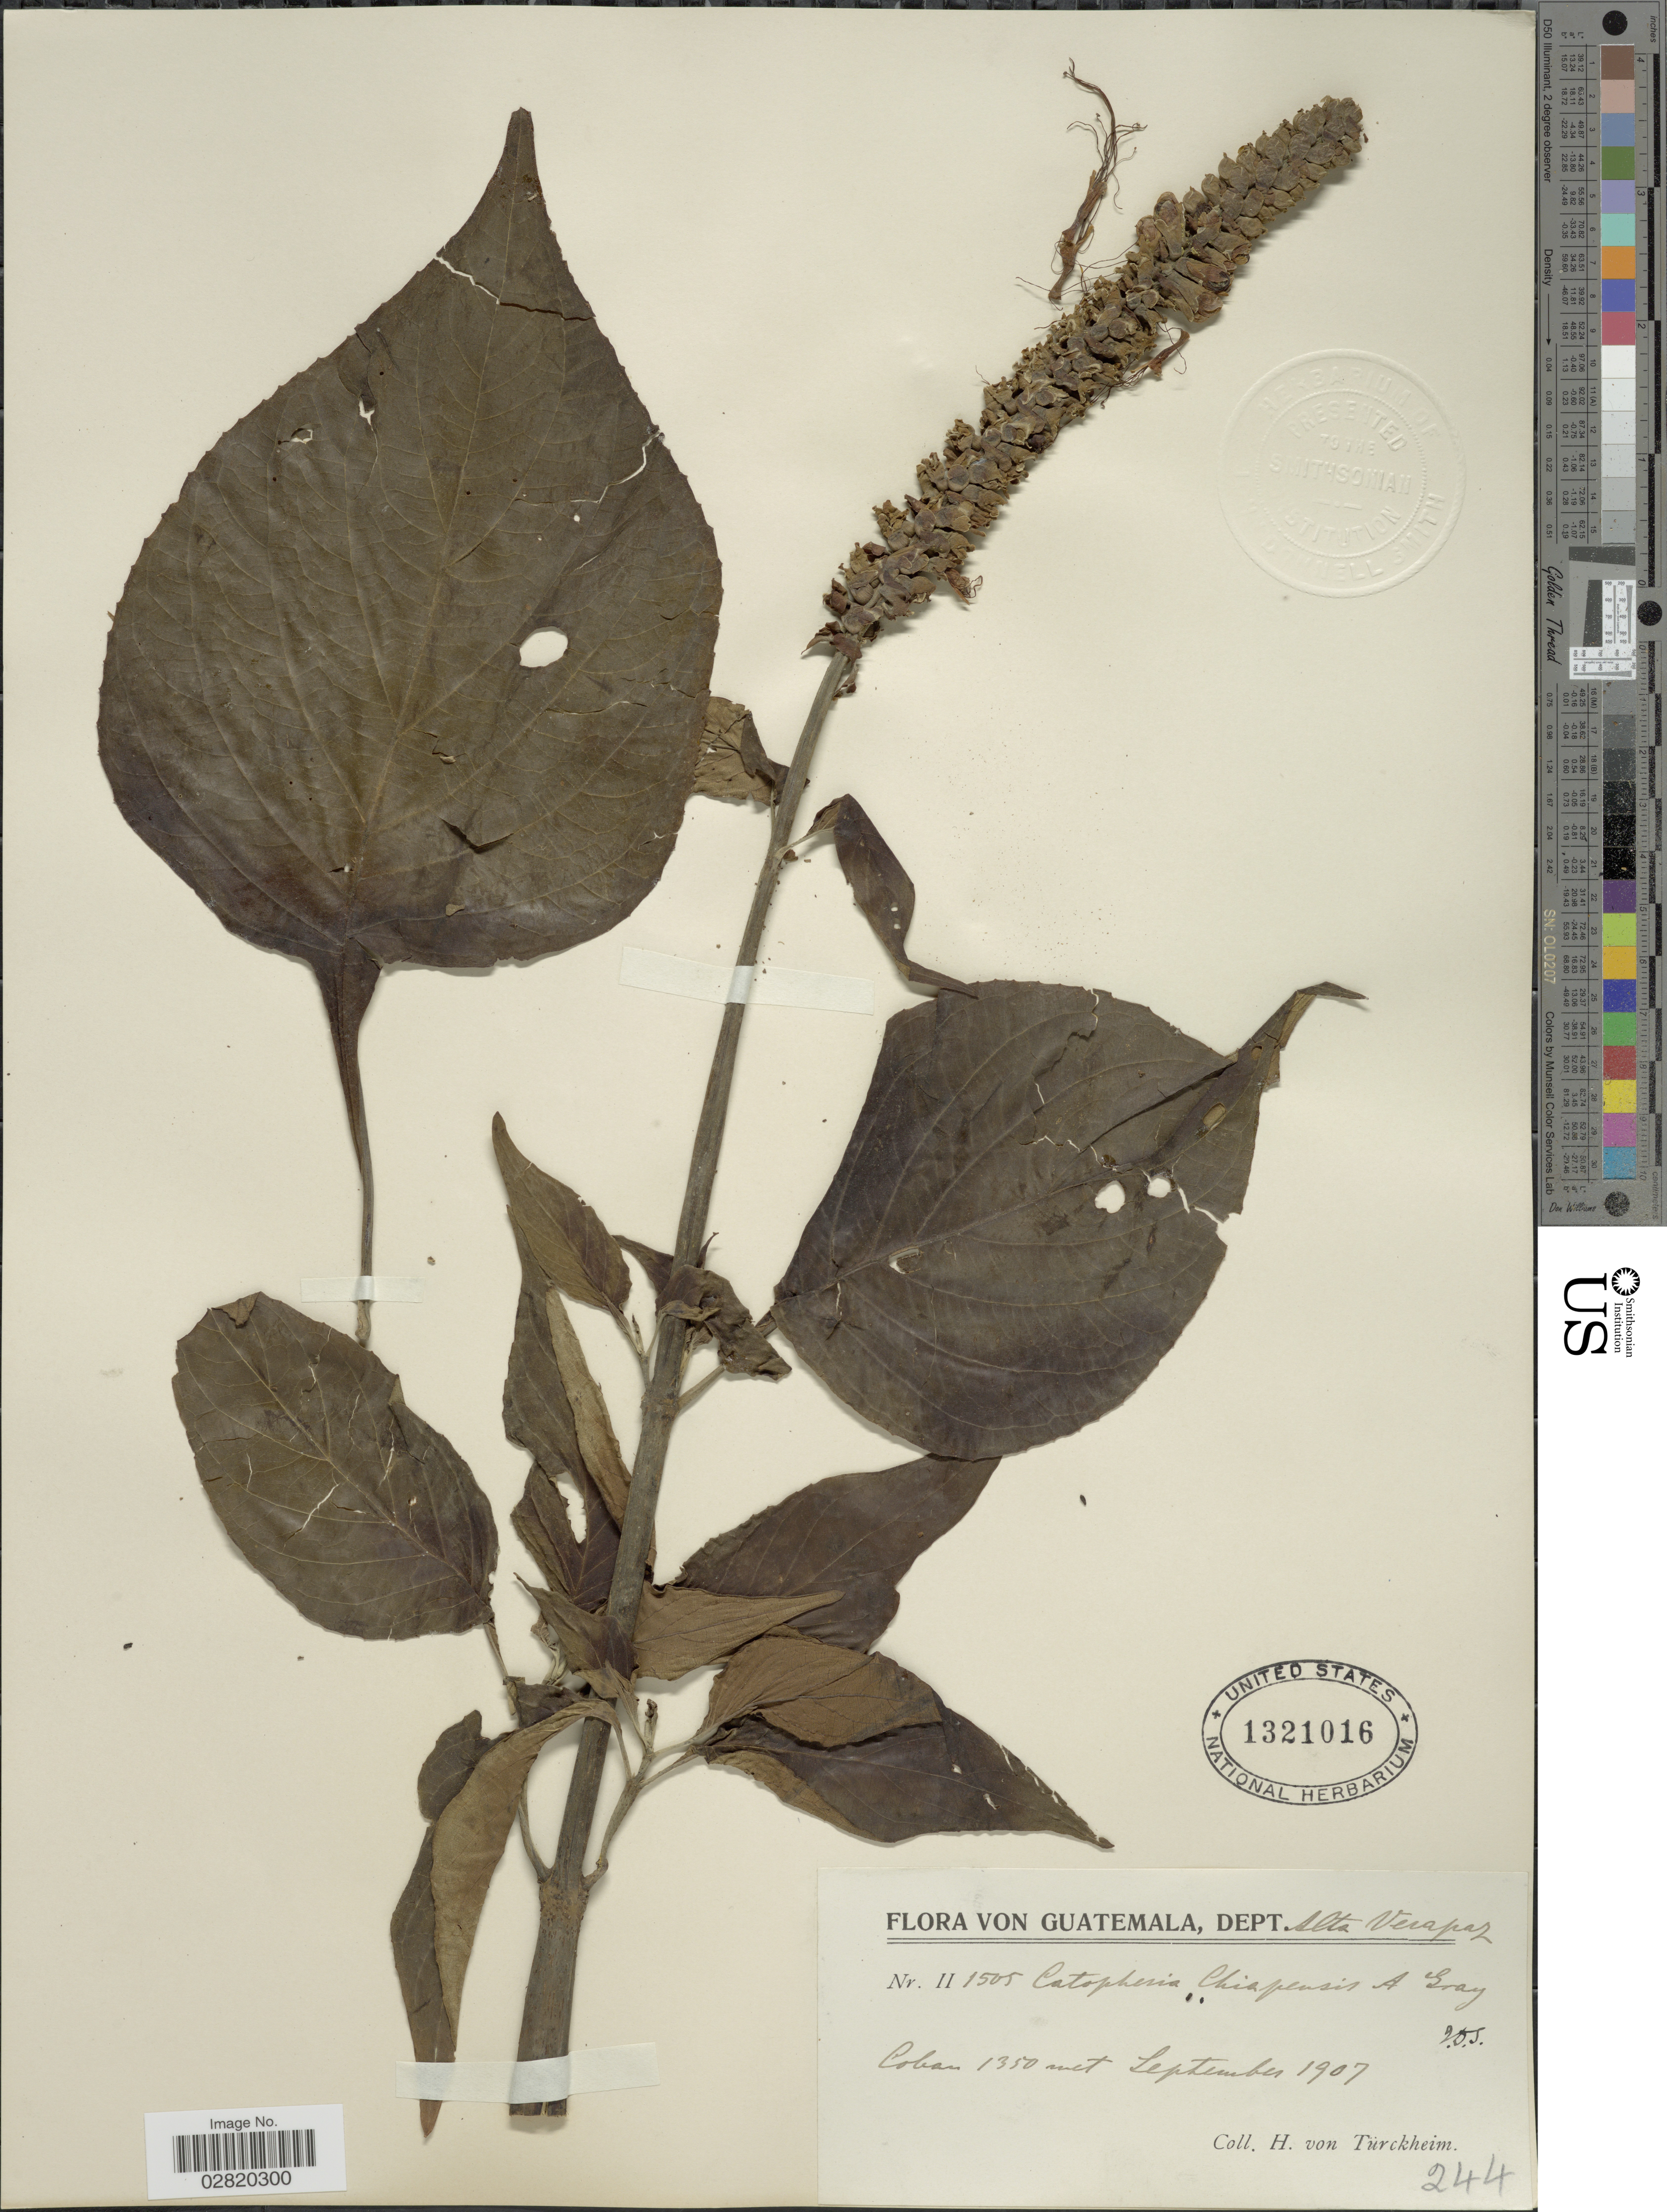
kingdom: Plantae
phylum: Tracheophyta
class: Magnoliopsida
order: Lamiales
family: Lamiaceae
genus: Catoferia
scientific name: Catoferia chiapensis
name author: A. Gray ex Benth.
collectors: H. von Türckheim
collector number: II1505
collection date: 1907-09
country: Guatemala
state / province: Alta Verapaz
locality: Dept. Alta Verapaz. Coban.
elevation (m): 1350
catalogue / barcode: US 1321016